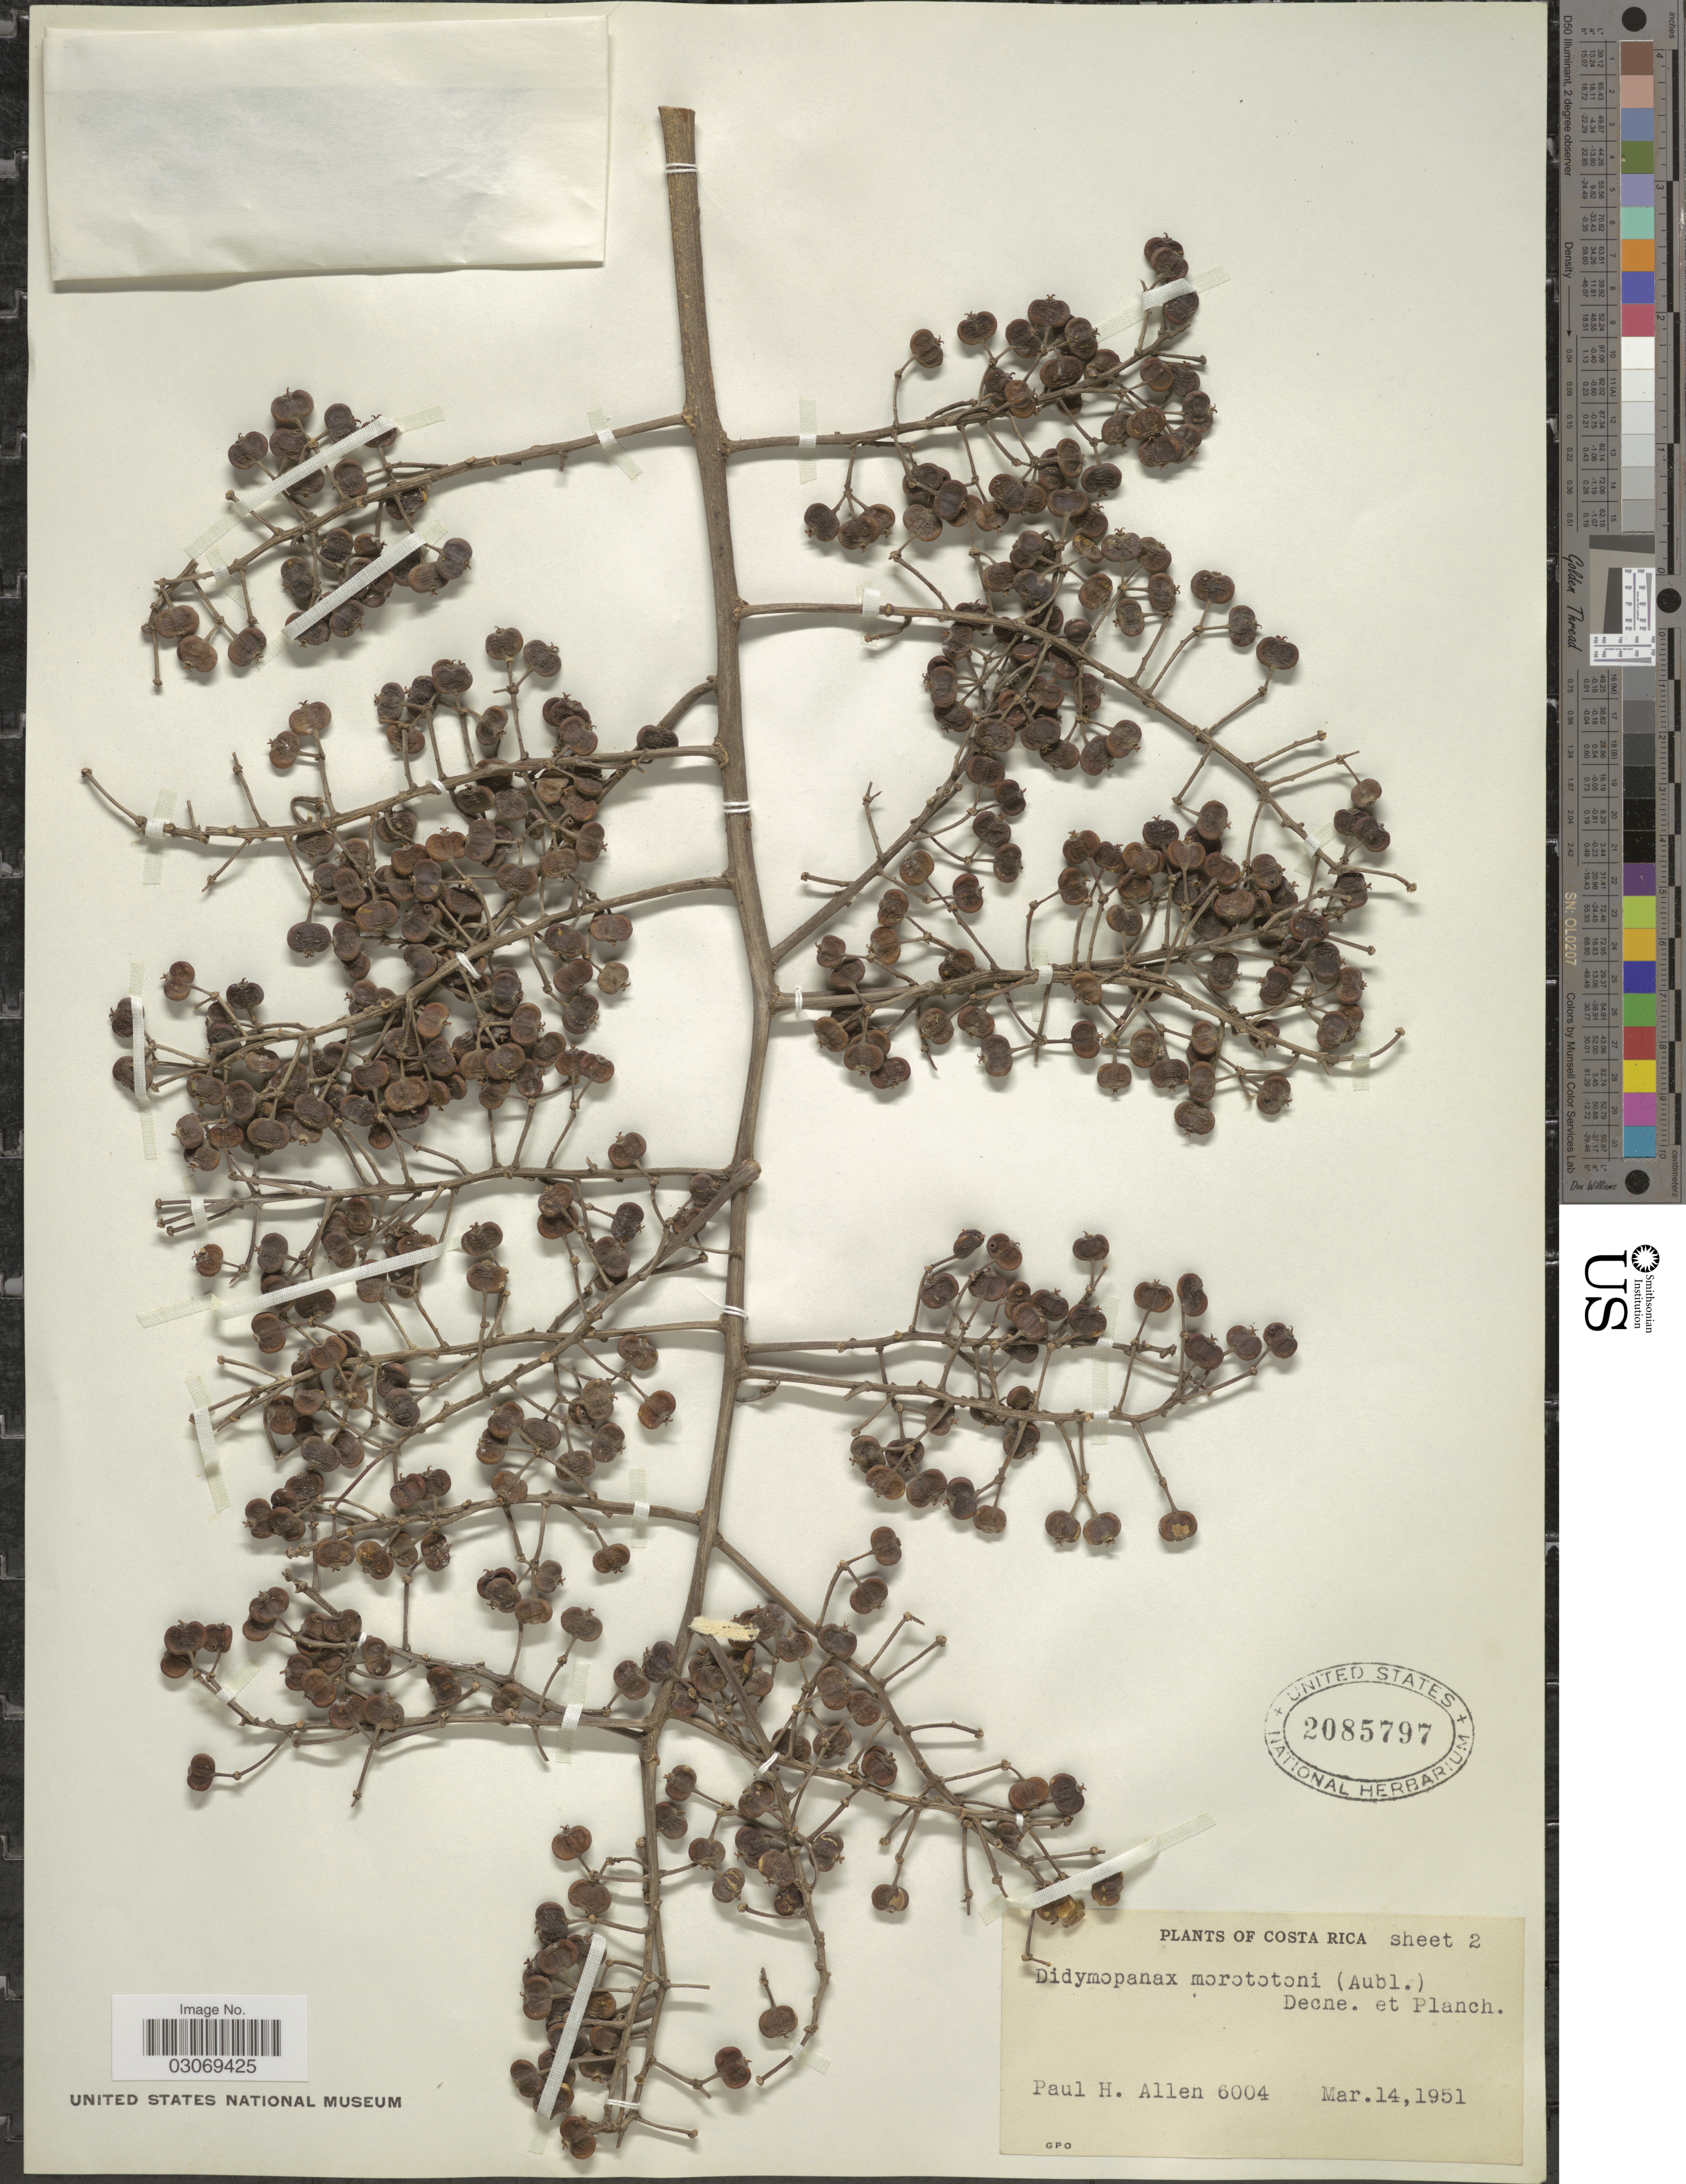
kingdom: Plantae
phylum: Tracheophyta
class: Magnoliopsida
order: Apiales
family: Araliaceae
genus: Schefflera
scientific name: Schefflera sp.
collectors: P. H. Allen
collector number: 6004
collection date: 1951-03-14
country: Costa Rica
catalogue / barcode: US 2085797